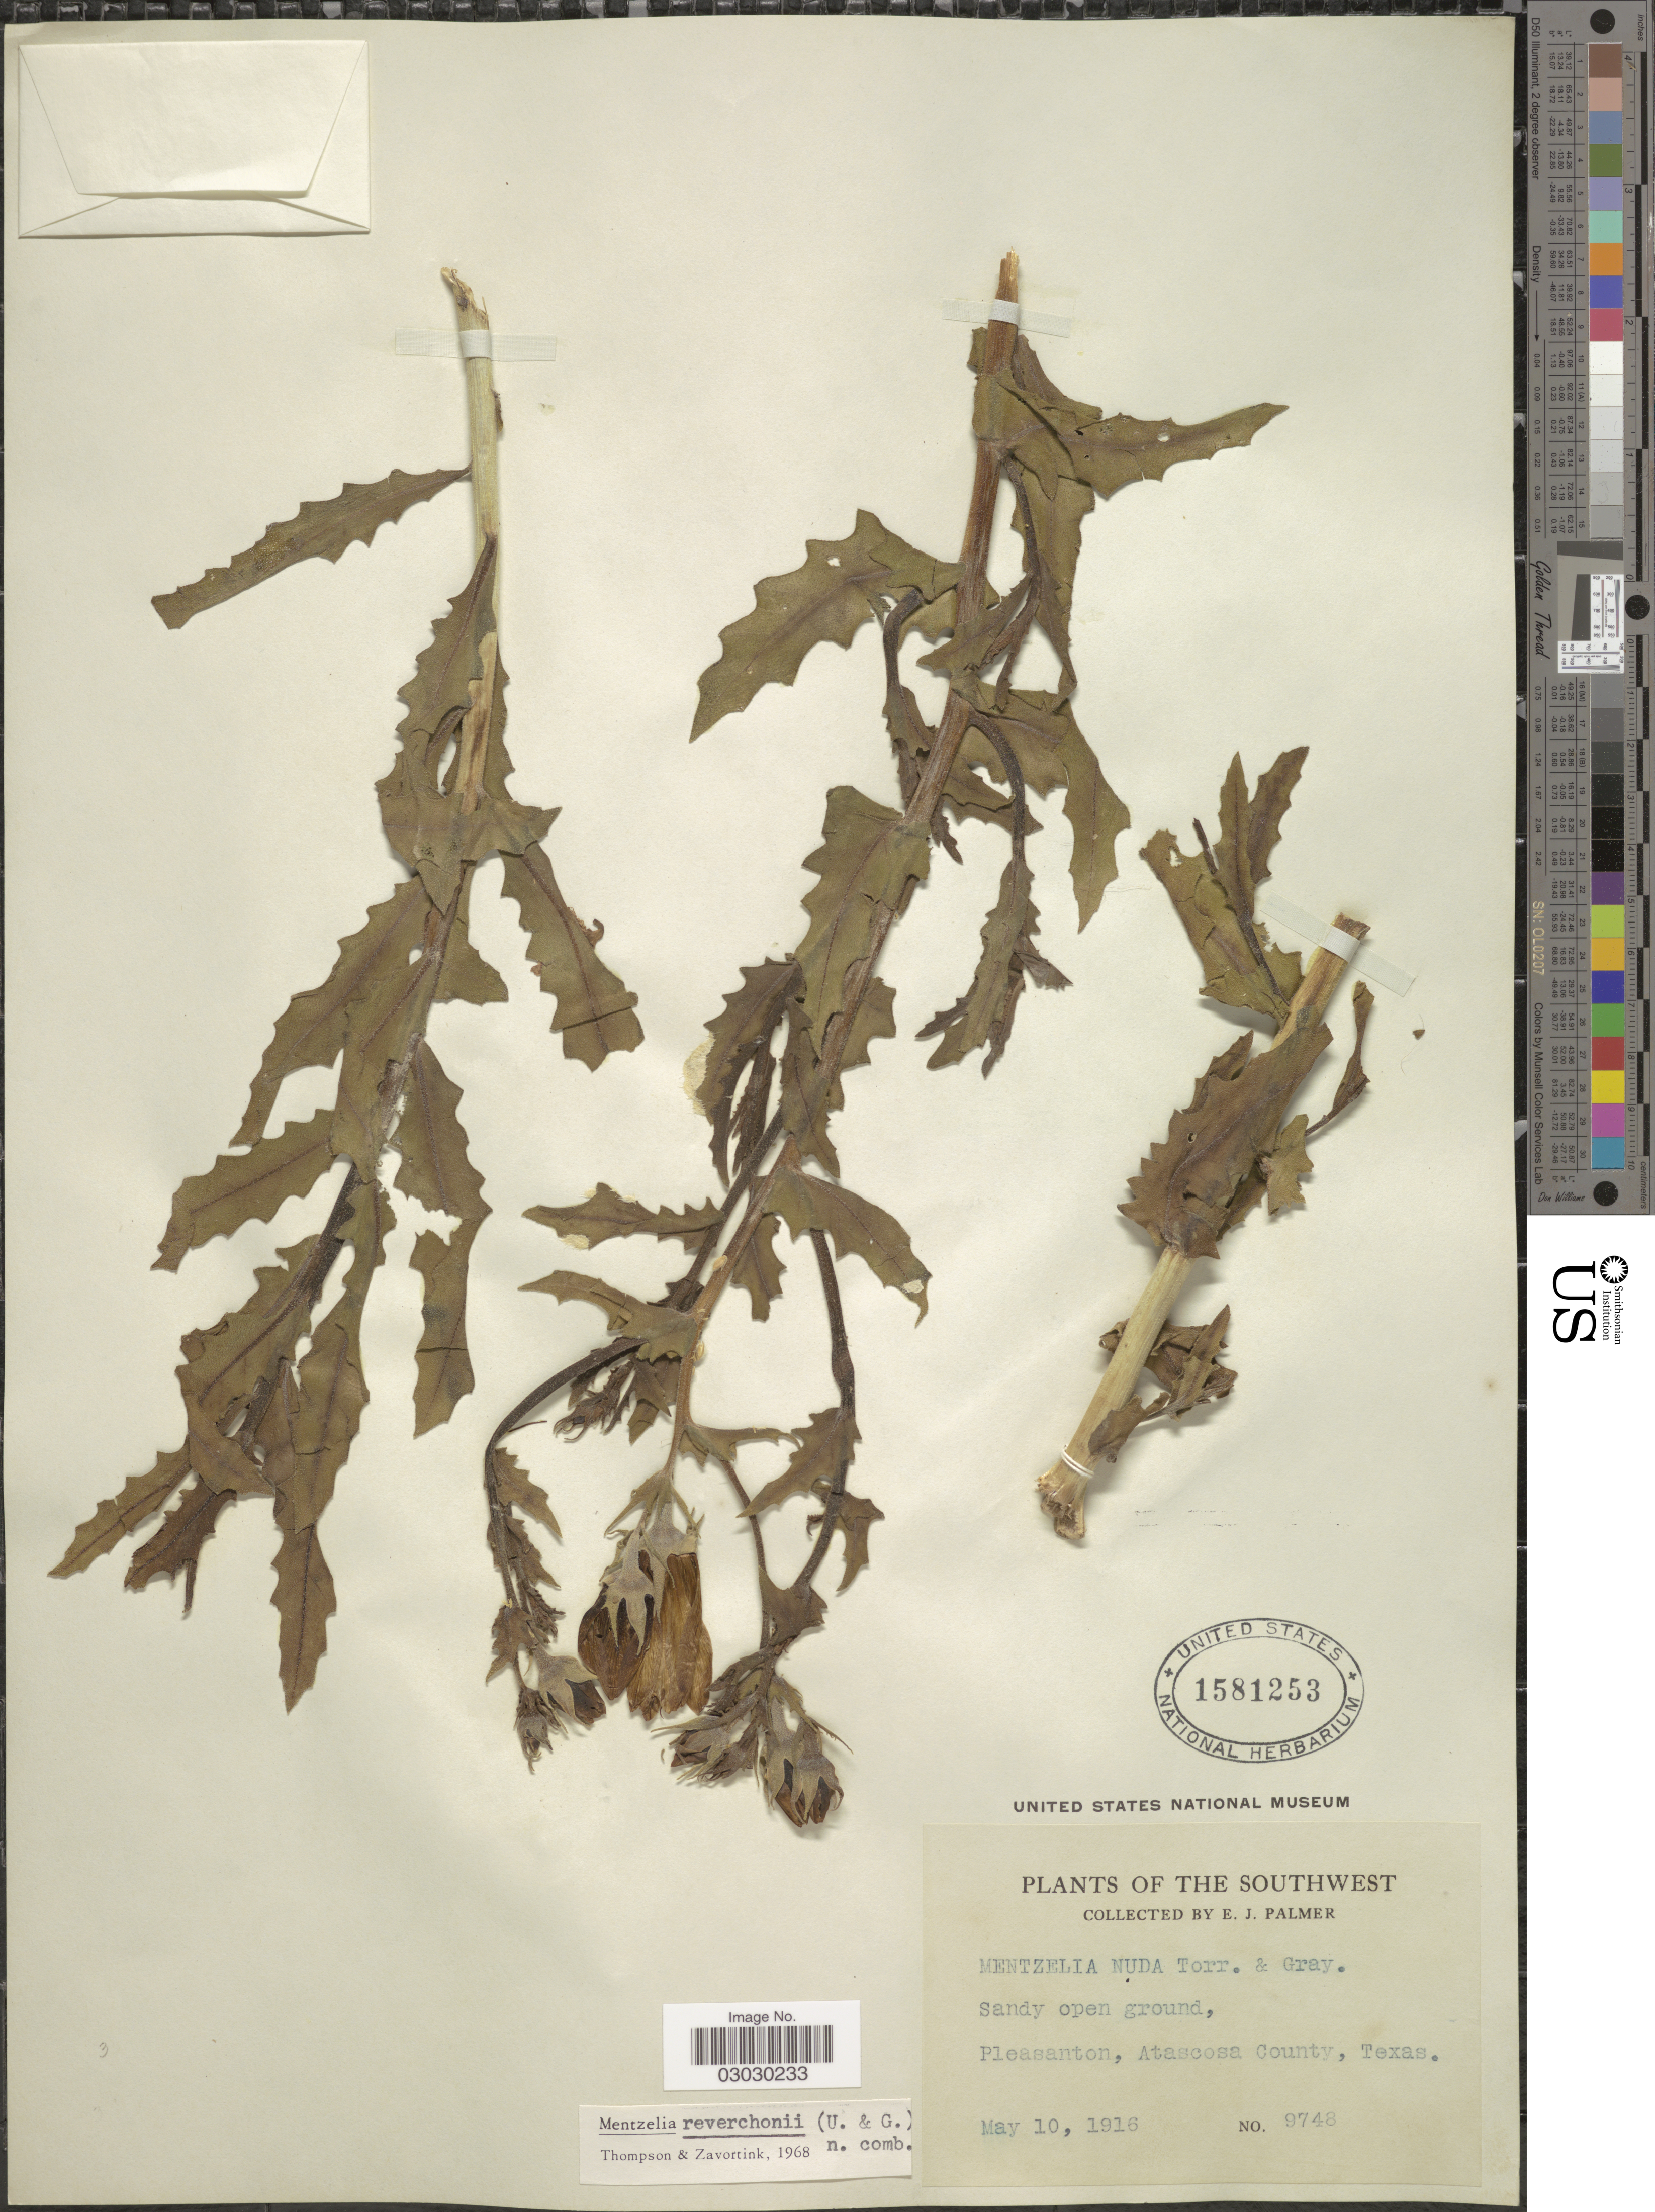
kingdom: Plantae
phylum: Tracheophyta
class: Magnoliopsida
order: Cornales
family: Loasaceae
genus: Mentzelia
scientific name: Mentzelia reverchonii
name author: (Urb.) H.J. Thomps. & Zavort.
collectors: E. J. Palmer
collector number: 9748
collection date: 1916-05-10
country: United States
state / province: Texas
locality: The Southwest, Pleasanton, Atascosa County, Texas.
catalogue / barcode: US 1581253